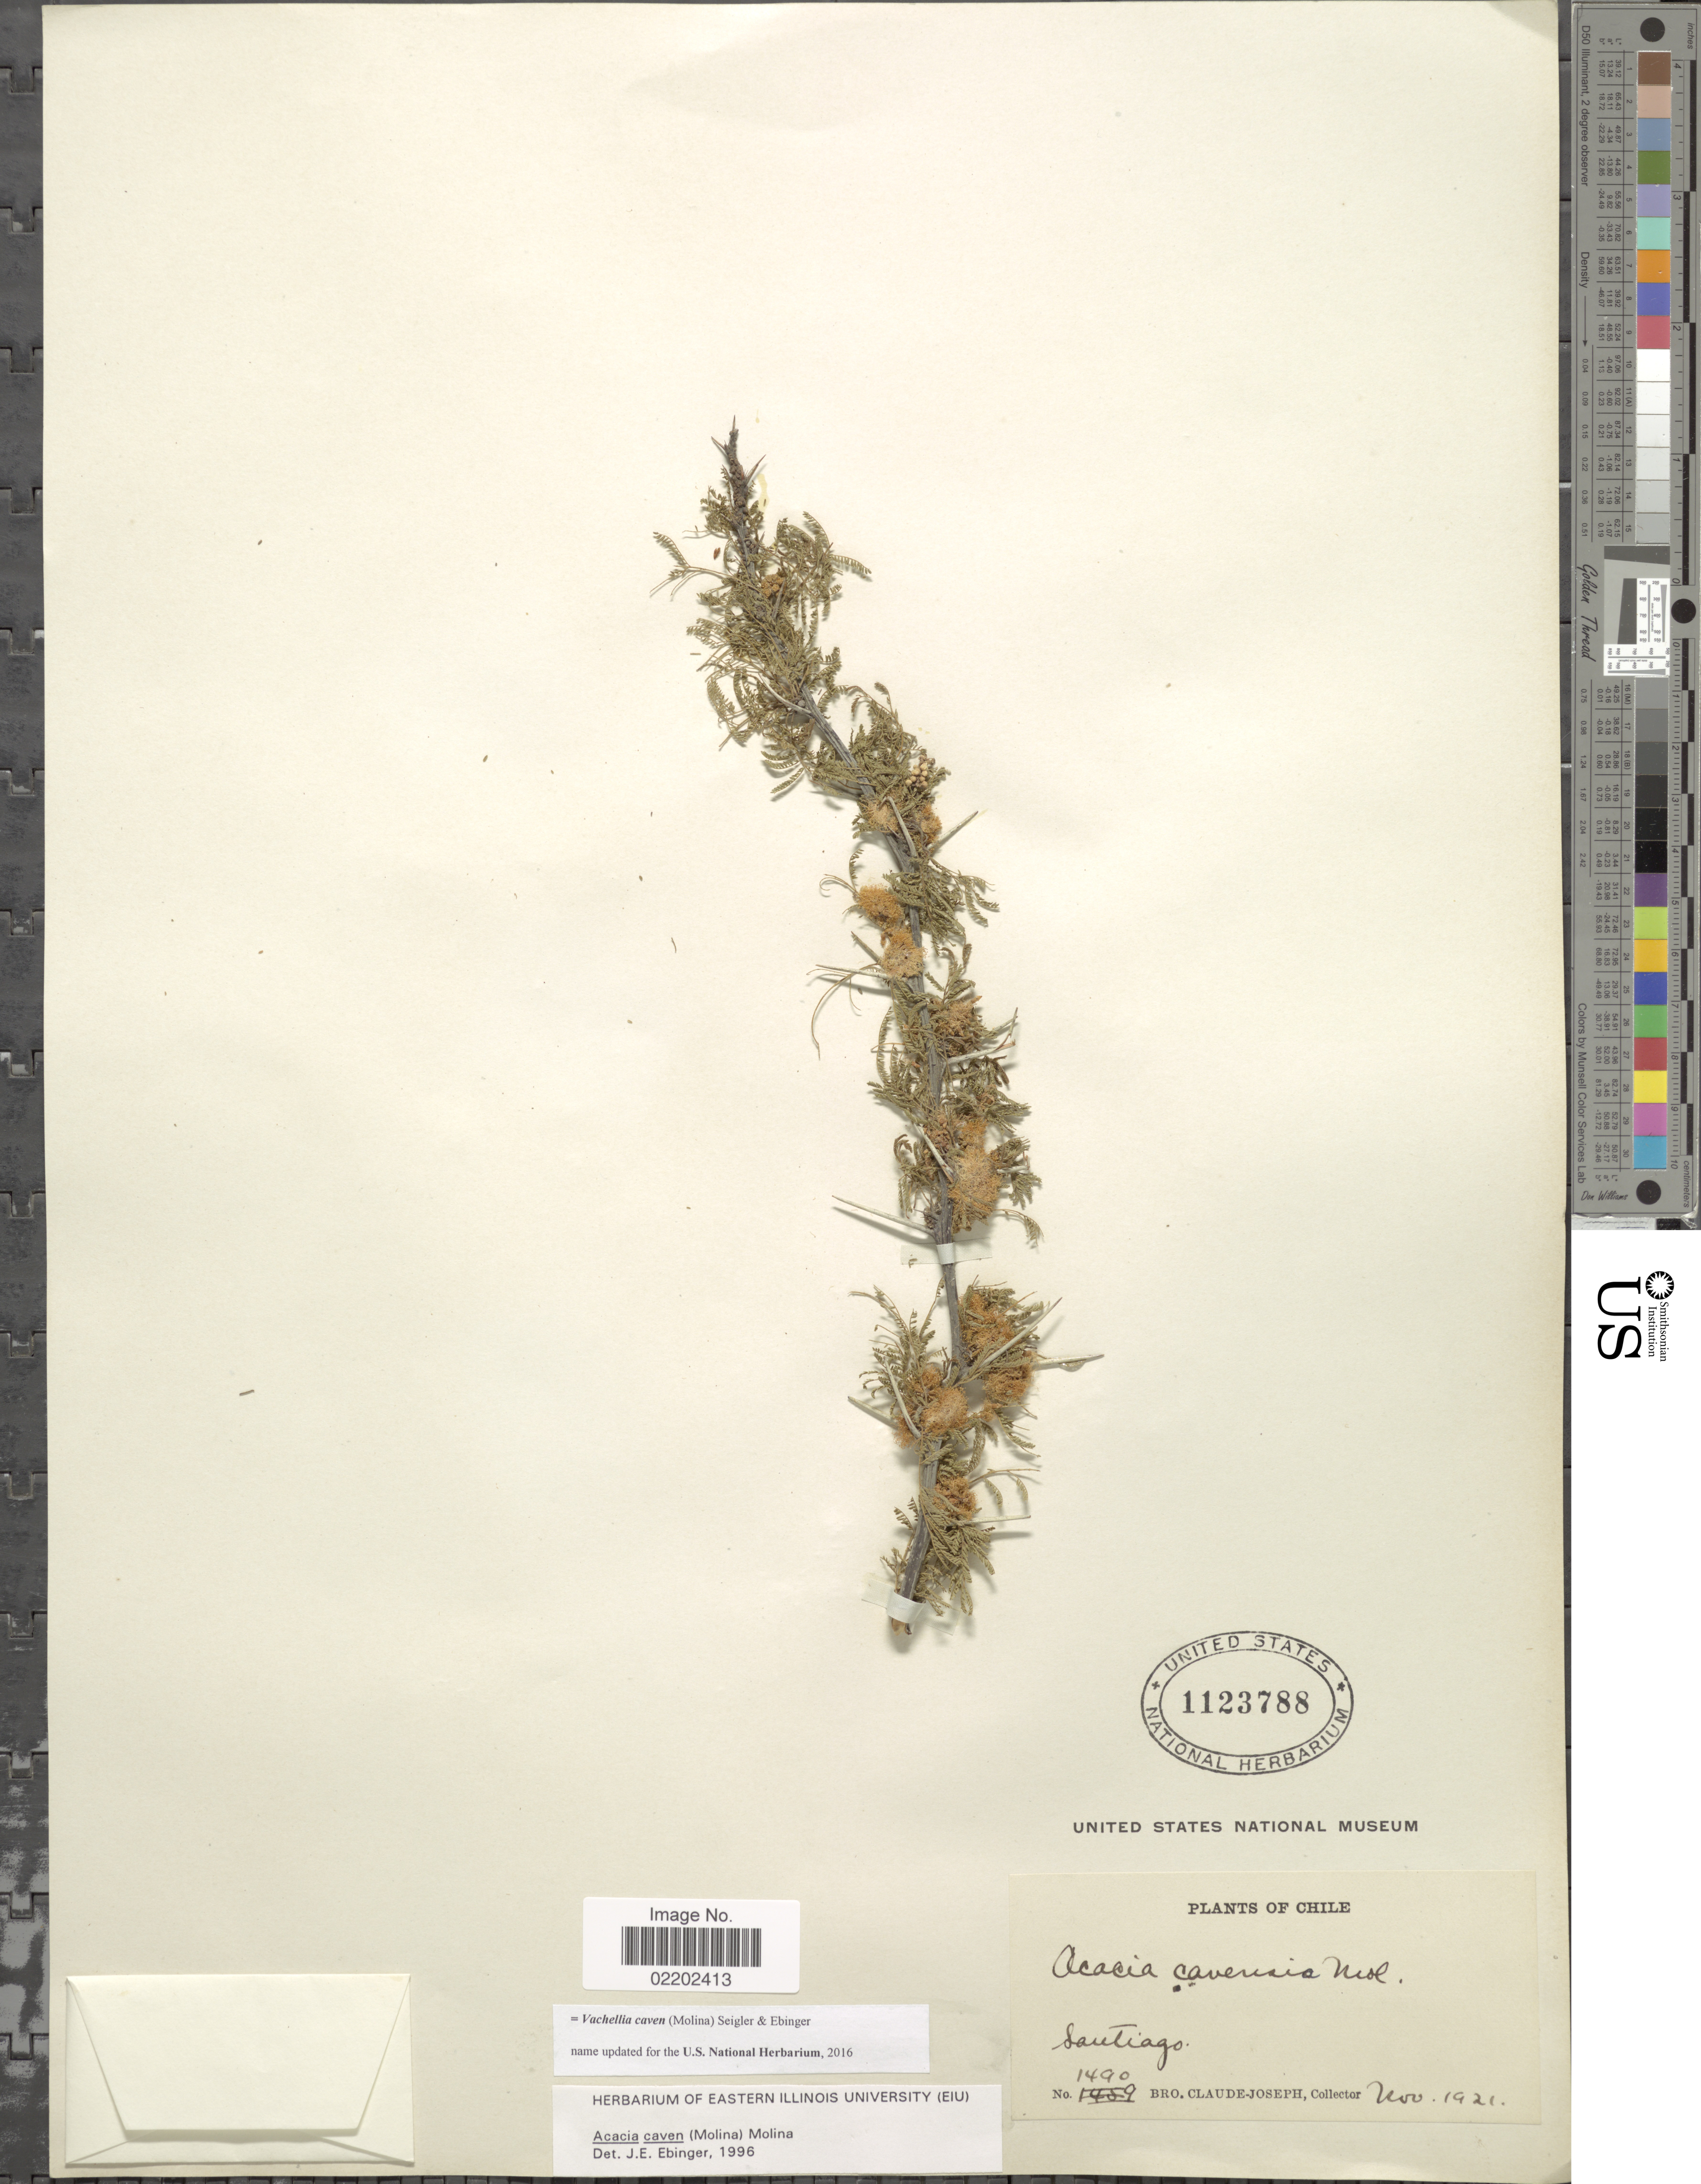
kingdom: Plantae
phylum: Tracheophyta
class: Magnoliopsida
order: Fabales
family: Fabaceae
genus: Vachellia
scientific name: Vachellia caven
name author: (Molina) Seigler & Ebinger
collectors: Bro. Claude-Joseph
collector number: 1490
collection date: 1921-11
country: Chile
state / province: Región Metropolitana (RM)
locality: Santiago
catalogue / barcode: US 1123788